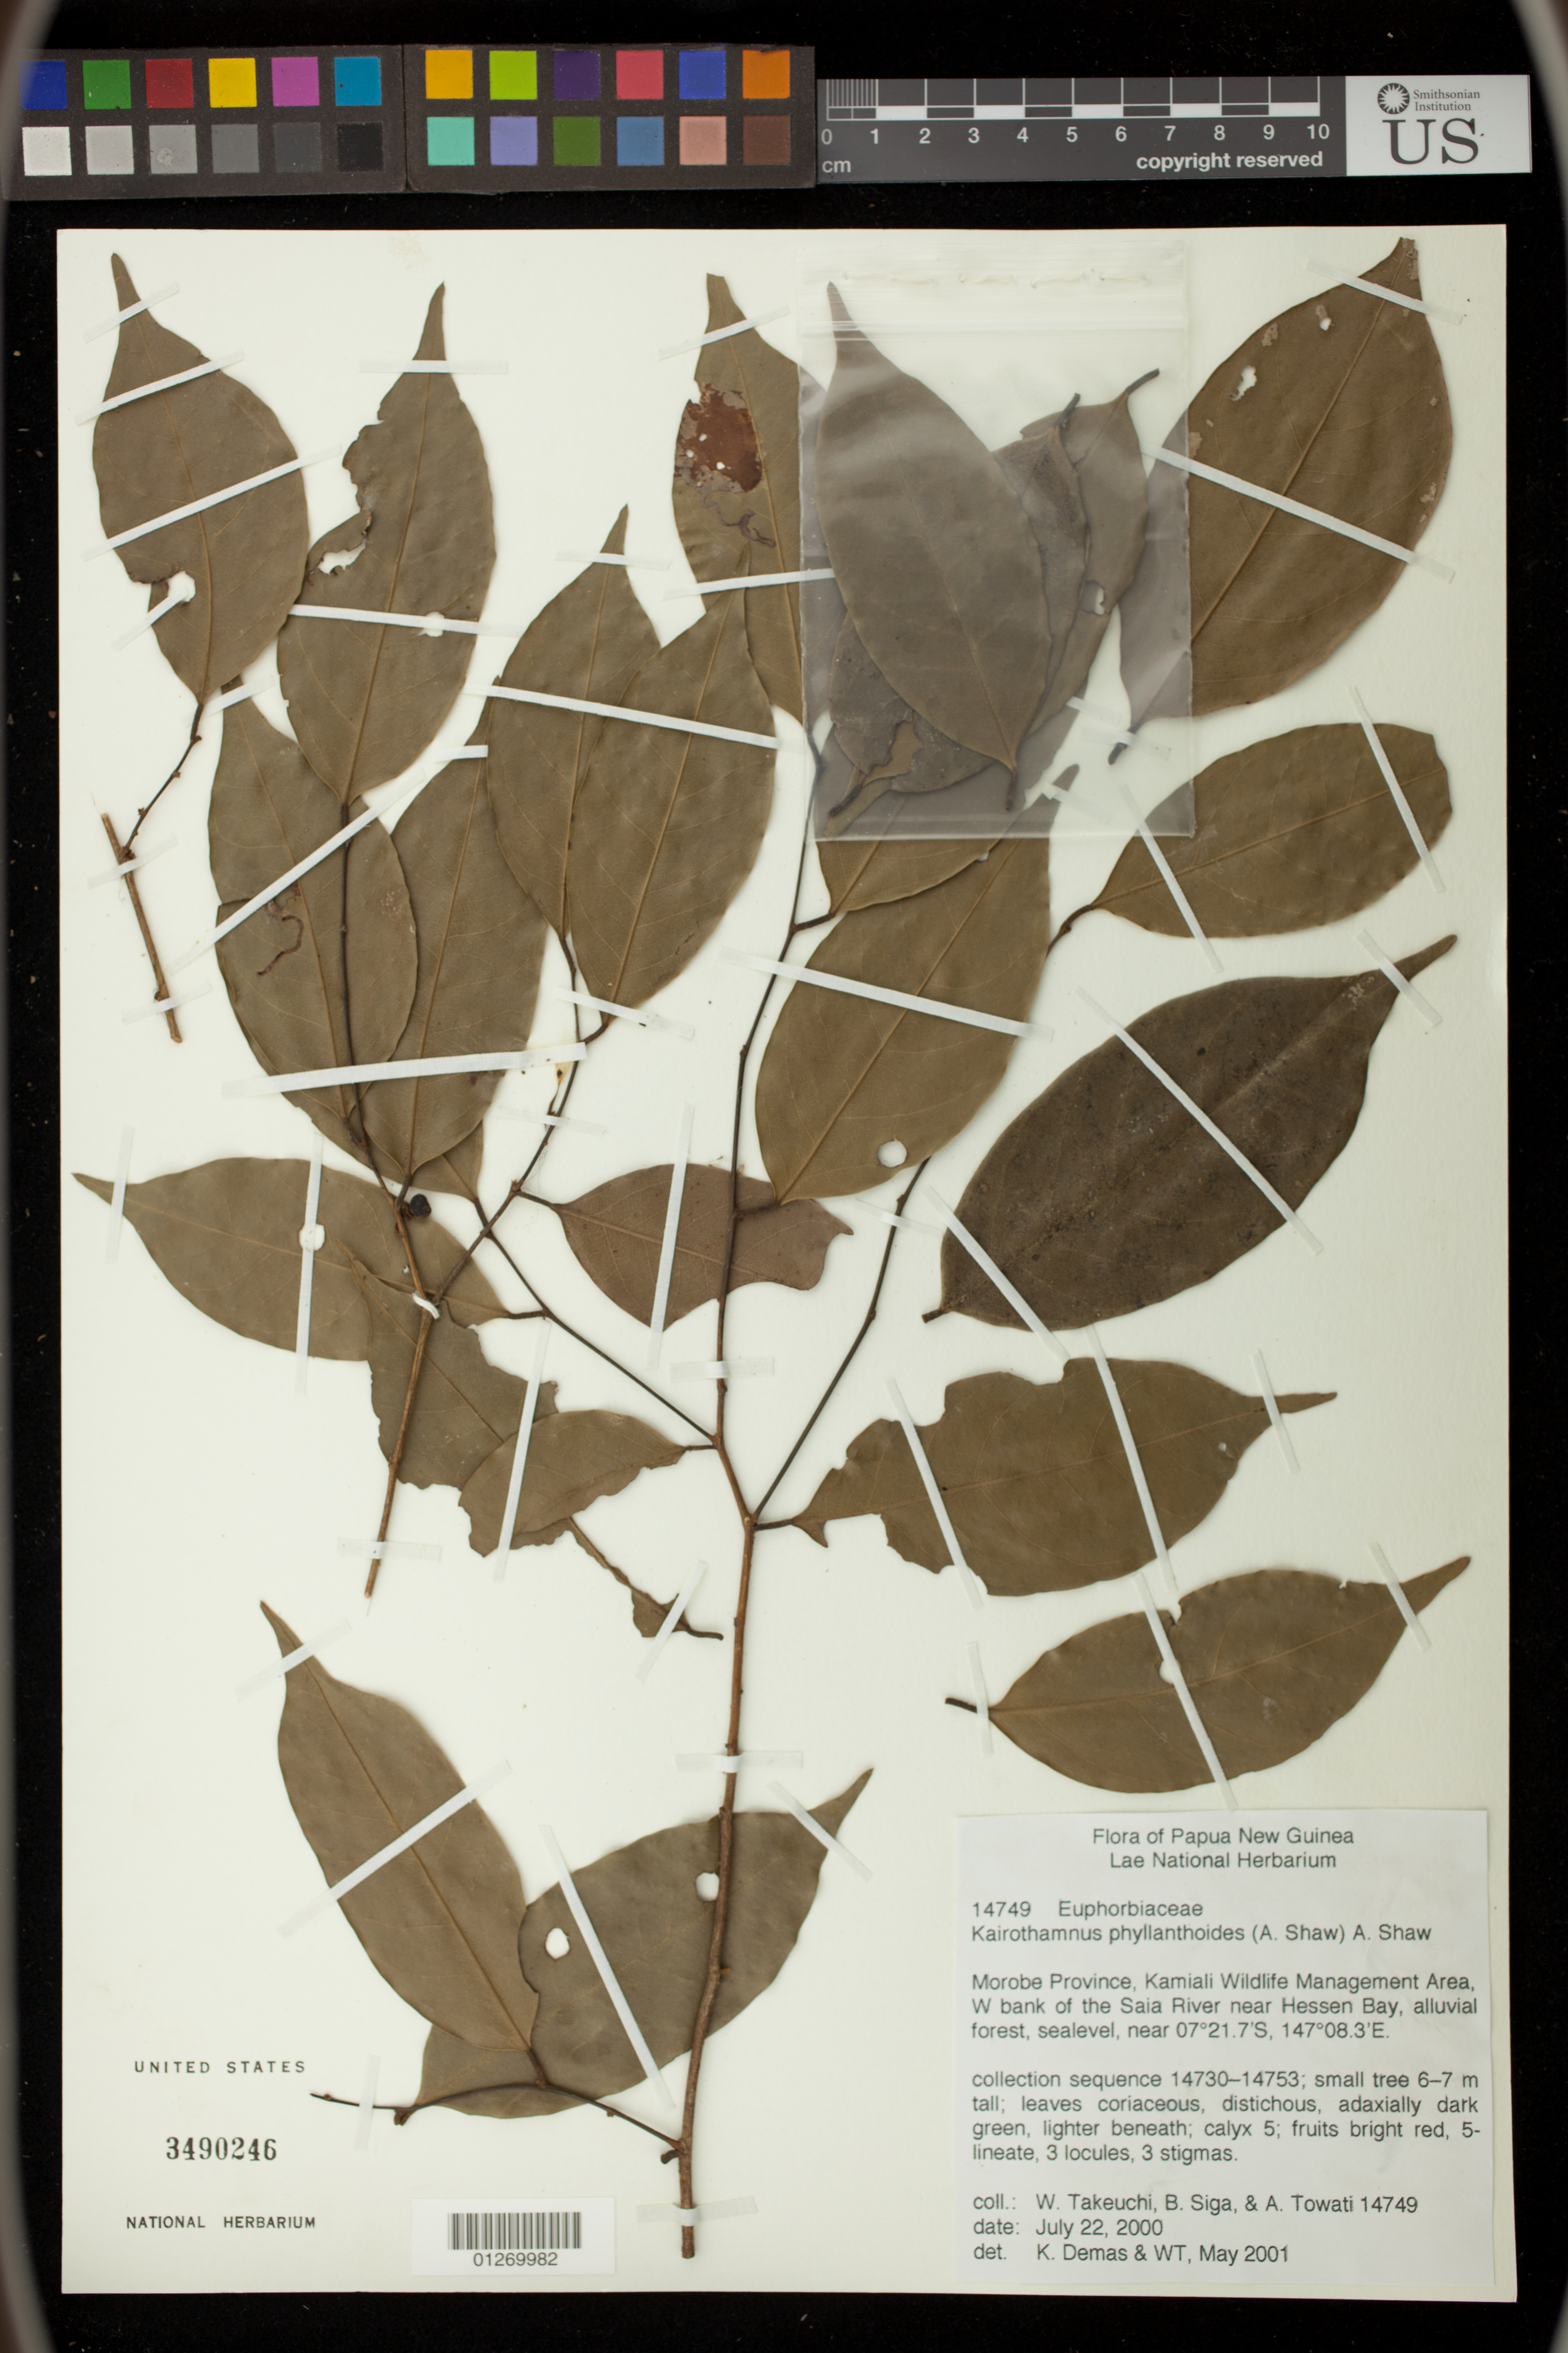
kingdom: Plantae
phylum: Tracheophyta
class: Magnoliopsida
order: Malpighiales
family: Picrodendraceae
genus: Kairothamnus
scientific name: Kairothamnus phyllanthoides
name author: (Airy Shaw) Airy Shaw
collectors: W. Takeuchi, B. Siga & A. Towati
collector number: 14749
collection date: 2000-07-22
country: Papua New Guinea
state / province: Morobe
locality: Kamiali Wildlife Management Area, W bank of the Saia River near Hessen Bay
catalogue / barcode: US 3490246